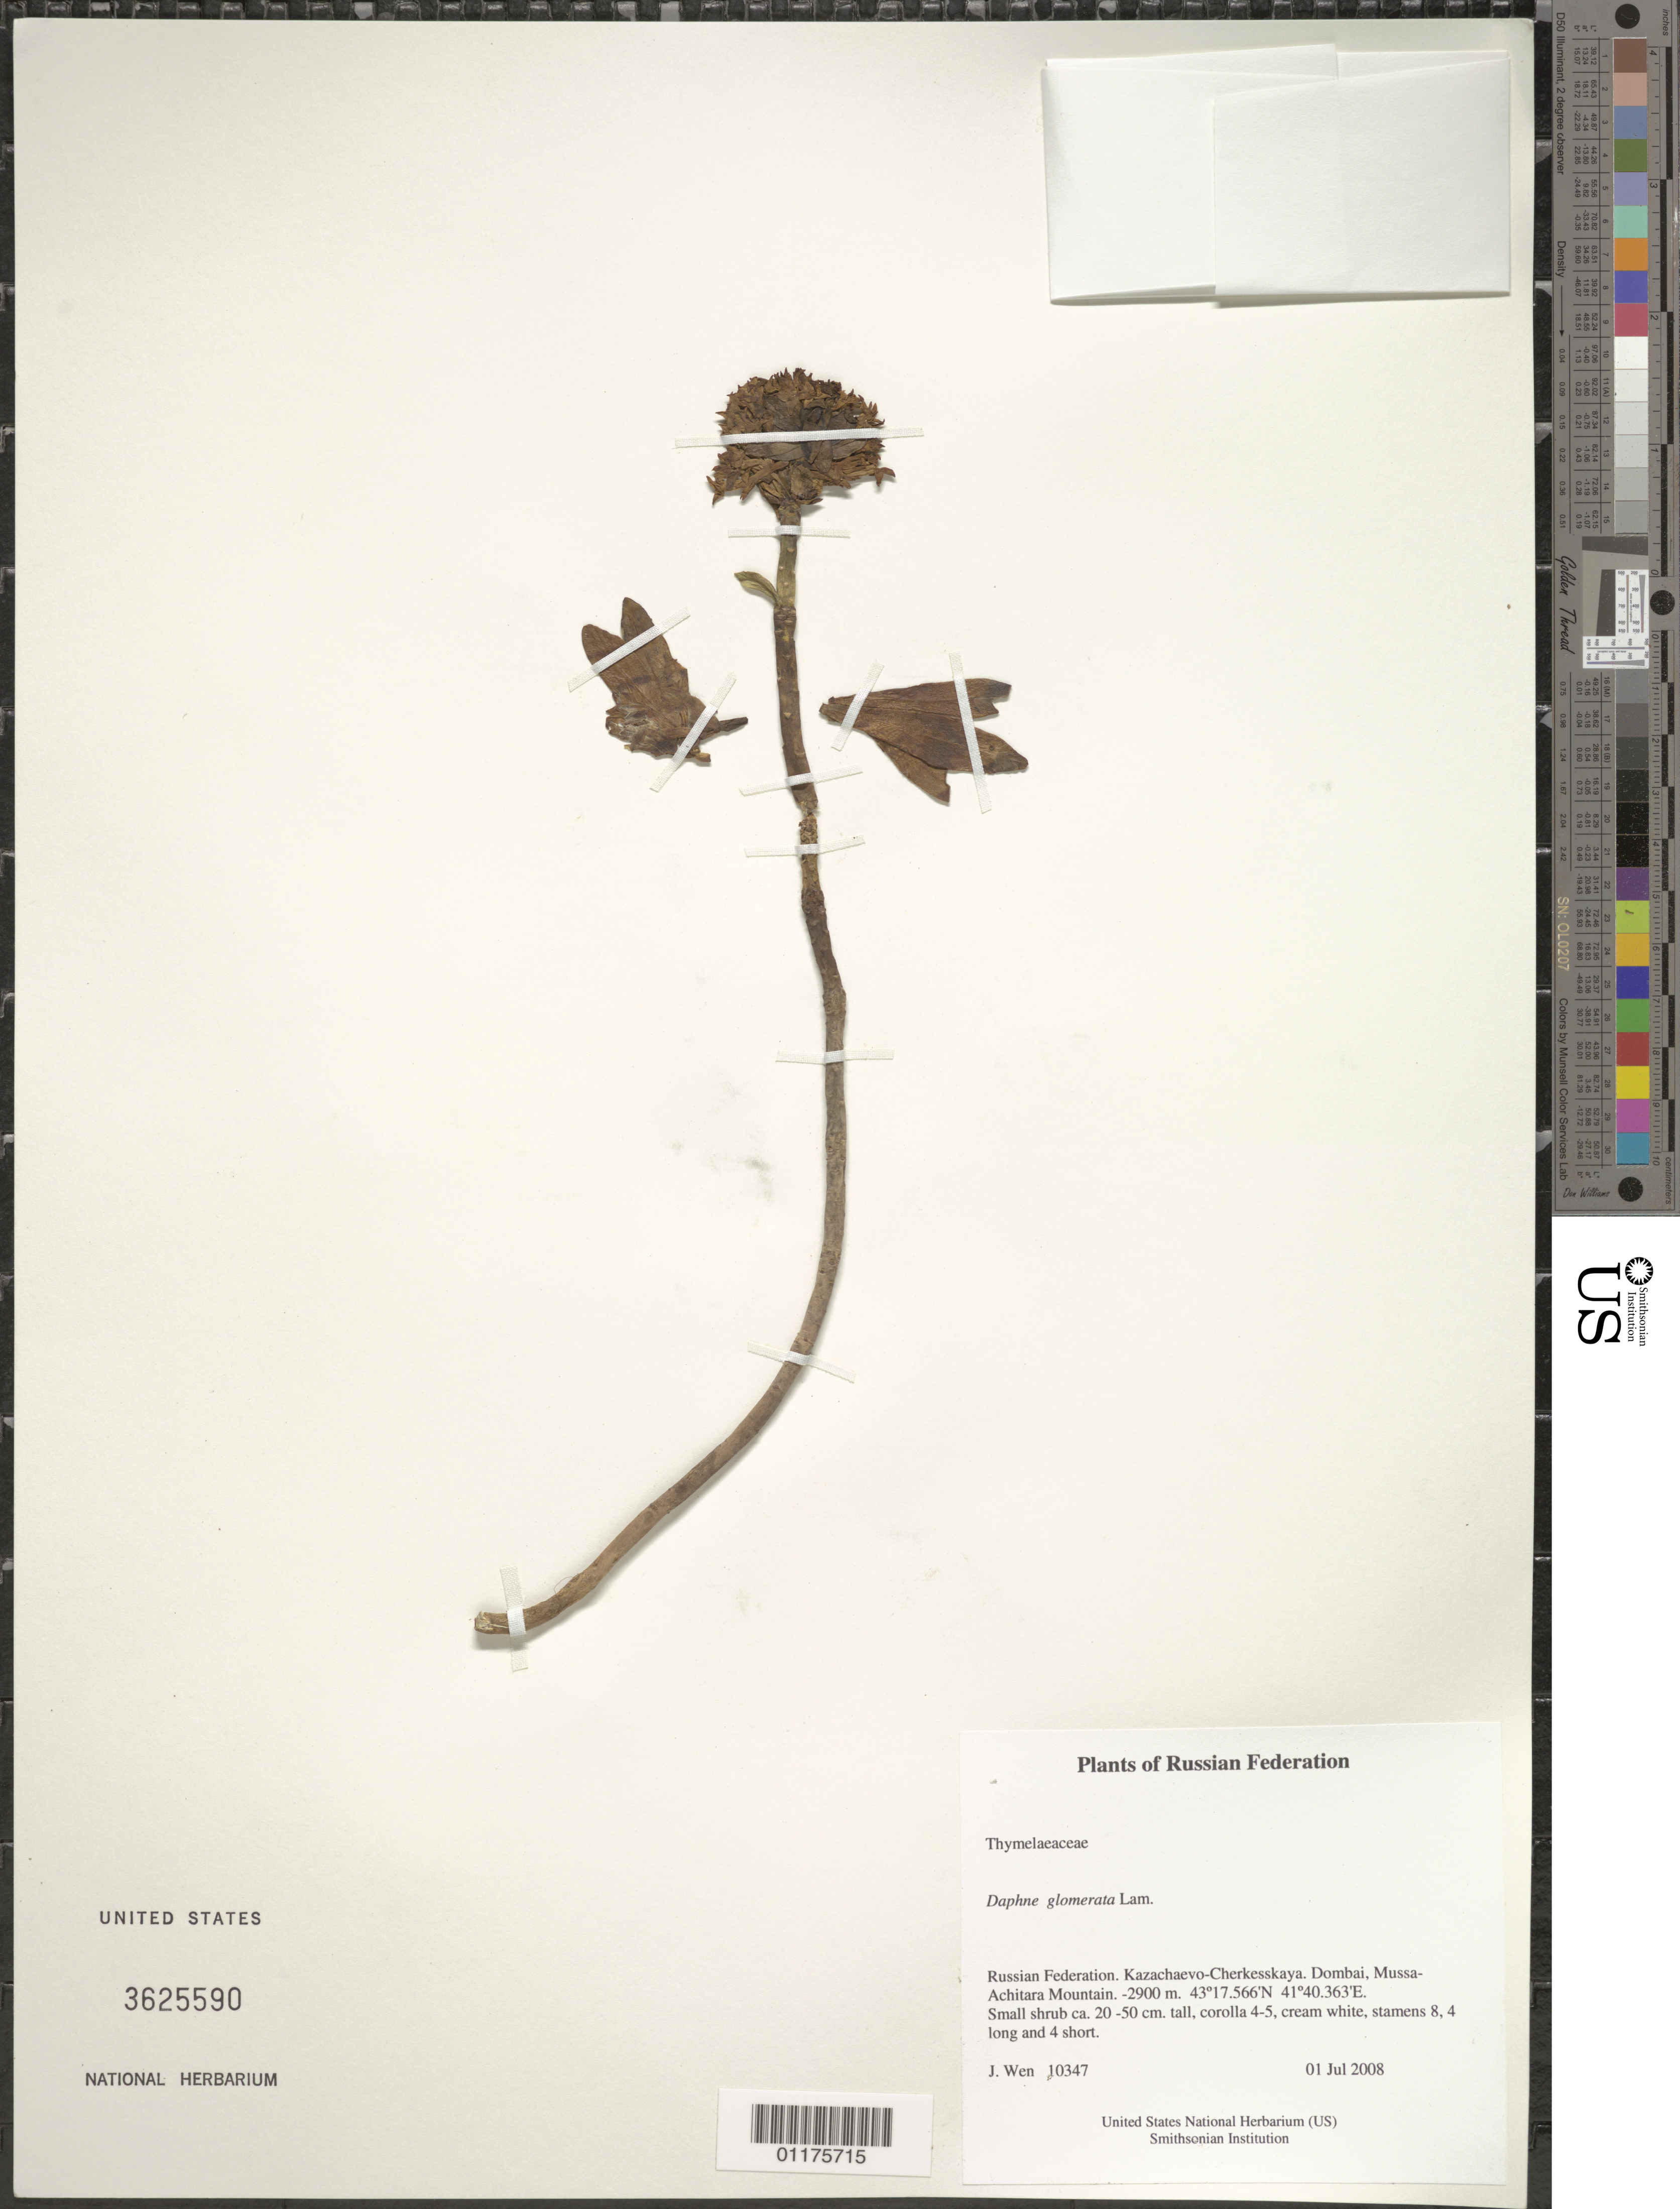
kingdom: Plantae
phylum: Tracheophyta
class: Magnoliopsida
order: Malvales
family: Thymelaeaceae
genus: Daphne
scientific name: Daphne glomerata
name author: Lam.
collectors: J. Wen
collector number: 10347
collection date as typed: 01 Jul 2008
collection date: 2008-07-01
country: Russian Federation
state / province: Karachay-Cherkess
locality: Dombai, Mussa-Achitara Mountain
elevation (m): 2900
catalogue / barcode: US 3625590